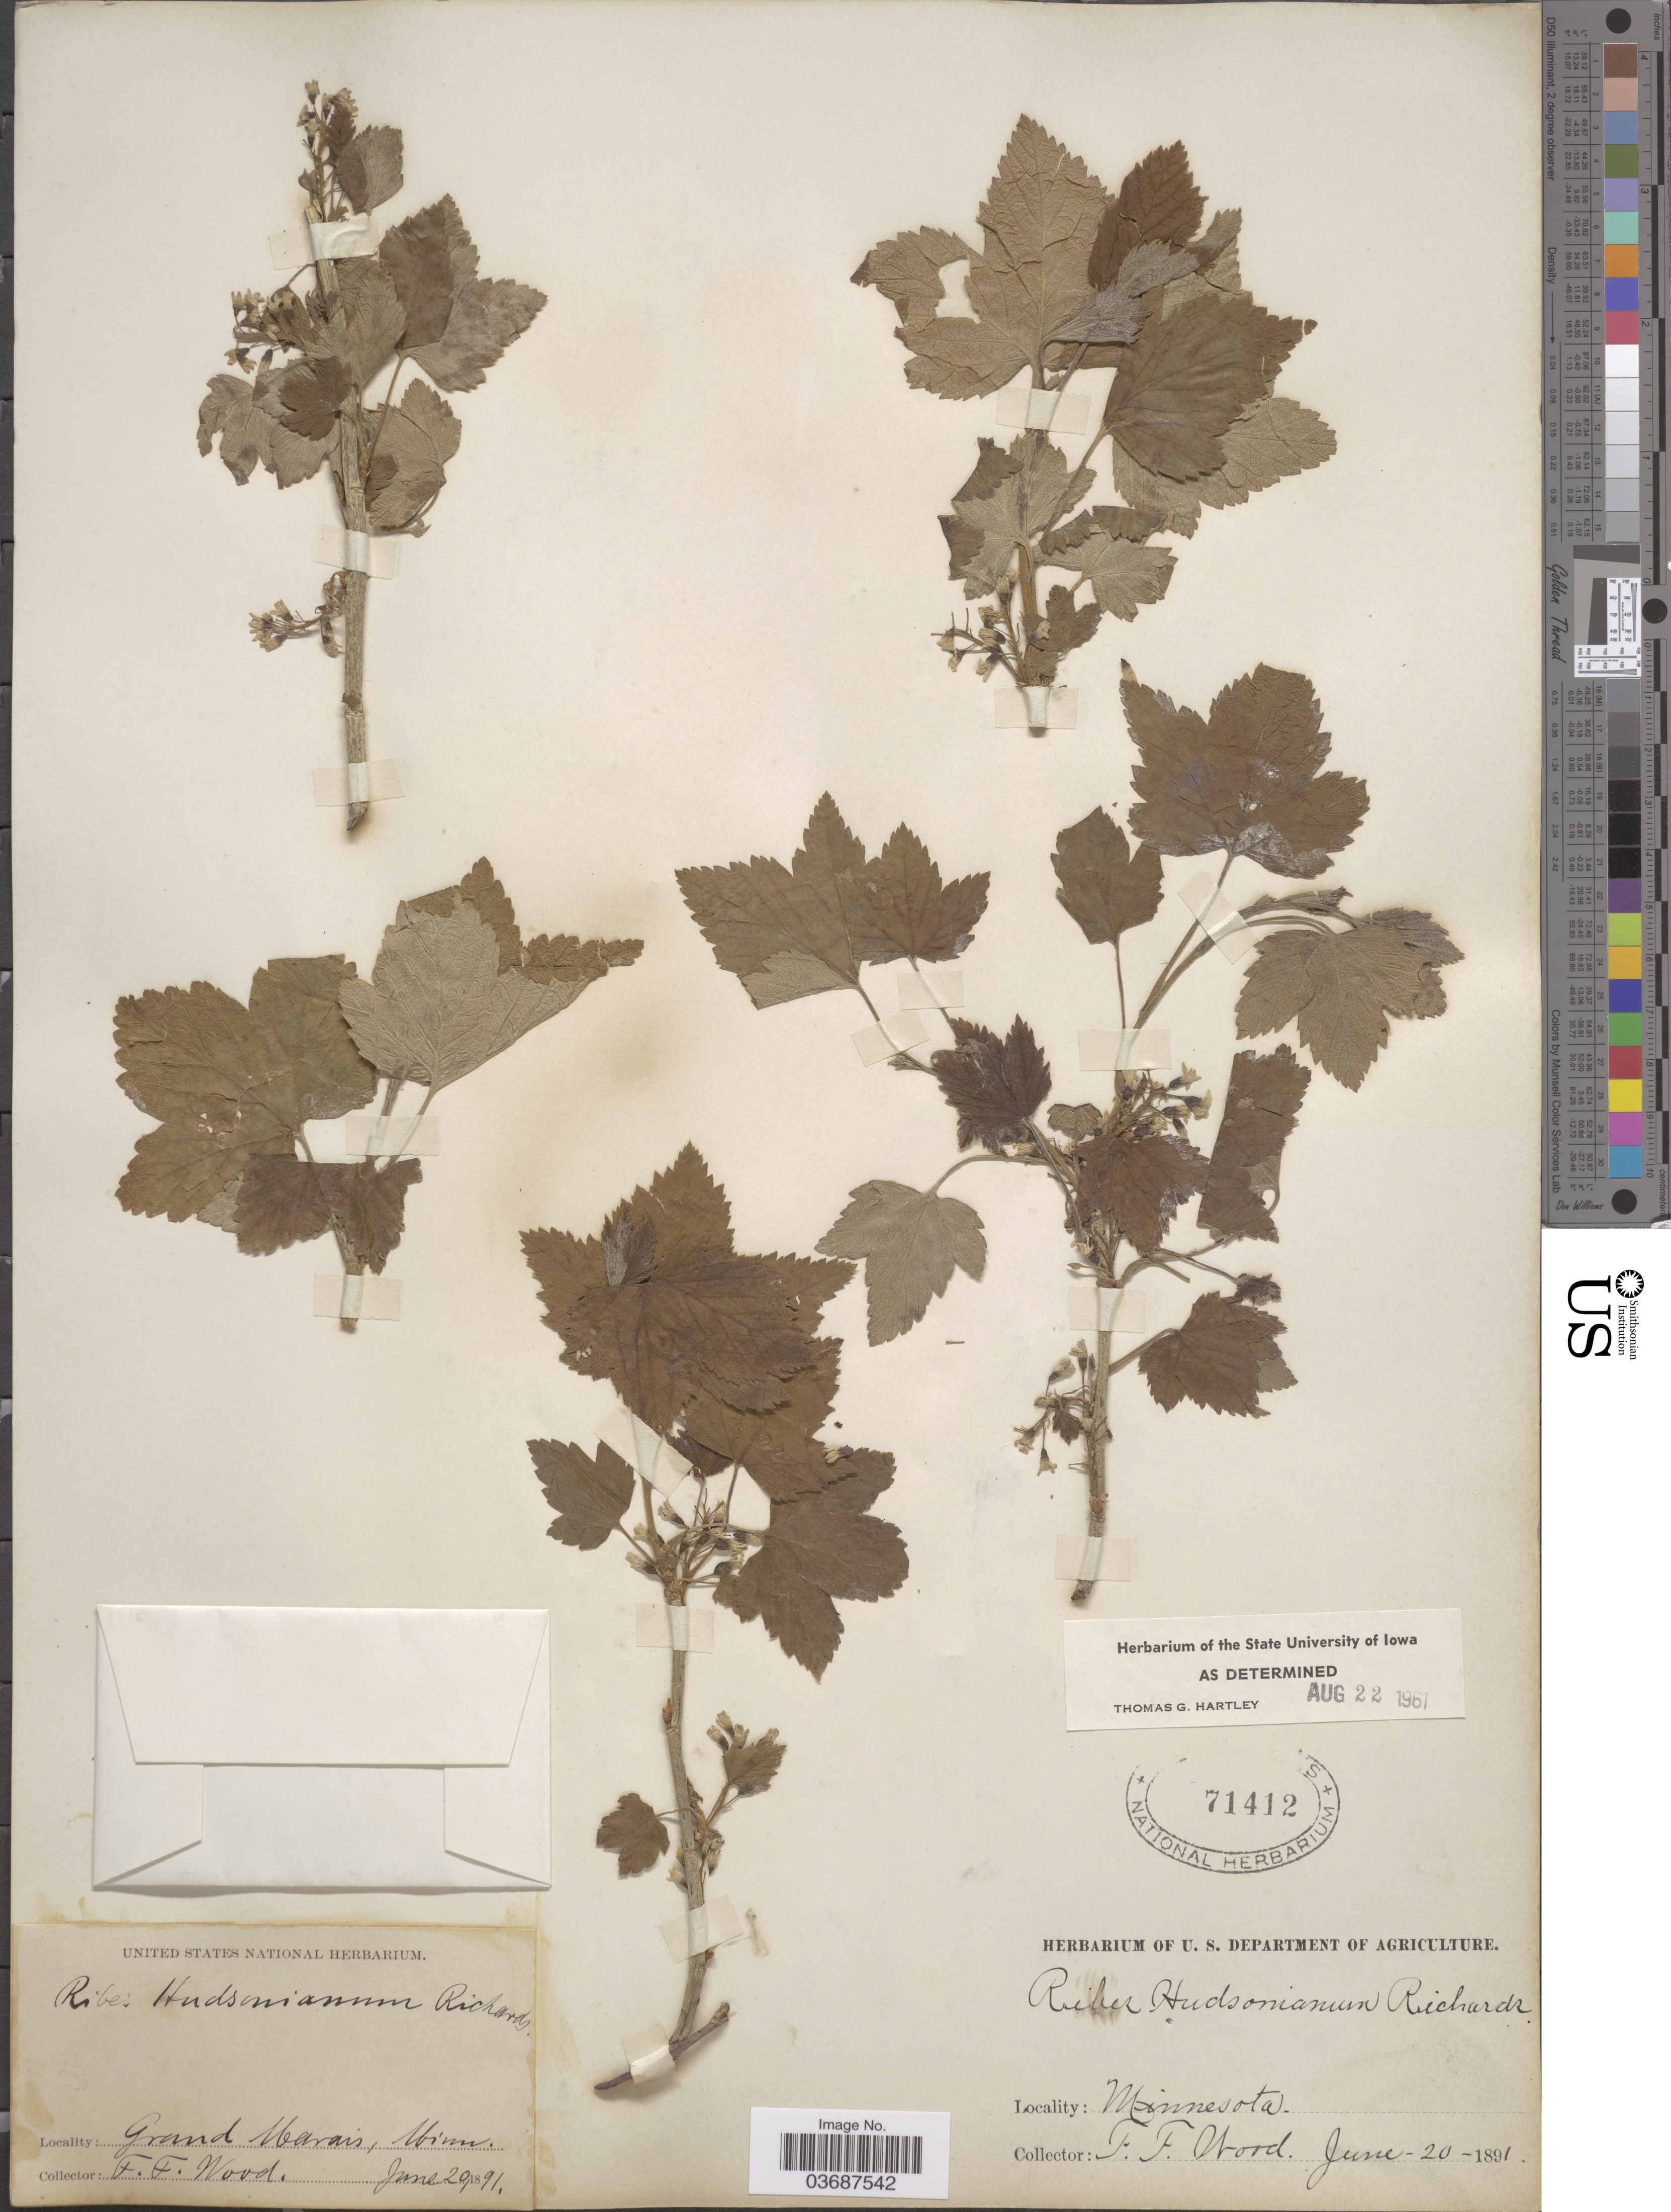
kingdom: Plantae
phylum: Tracheophyta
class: Magnoliopsida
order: Saxifragales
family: Grossulariaceae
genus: Ribes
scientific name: Ribes hudsonianum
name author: Richardson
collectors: F. Wood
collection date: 1891-06-20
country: United States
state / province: Minnesota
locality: Grand Marais.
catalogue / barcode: US 71412